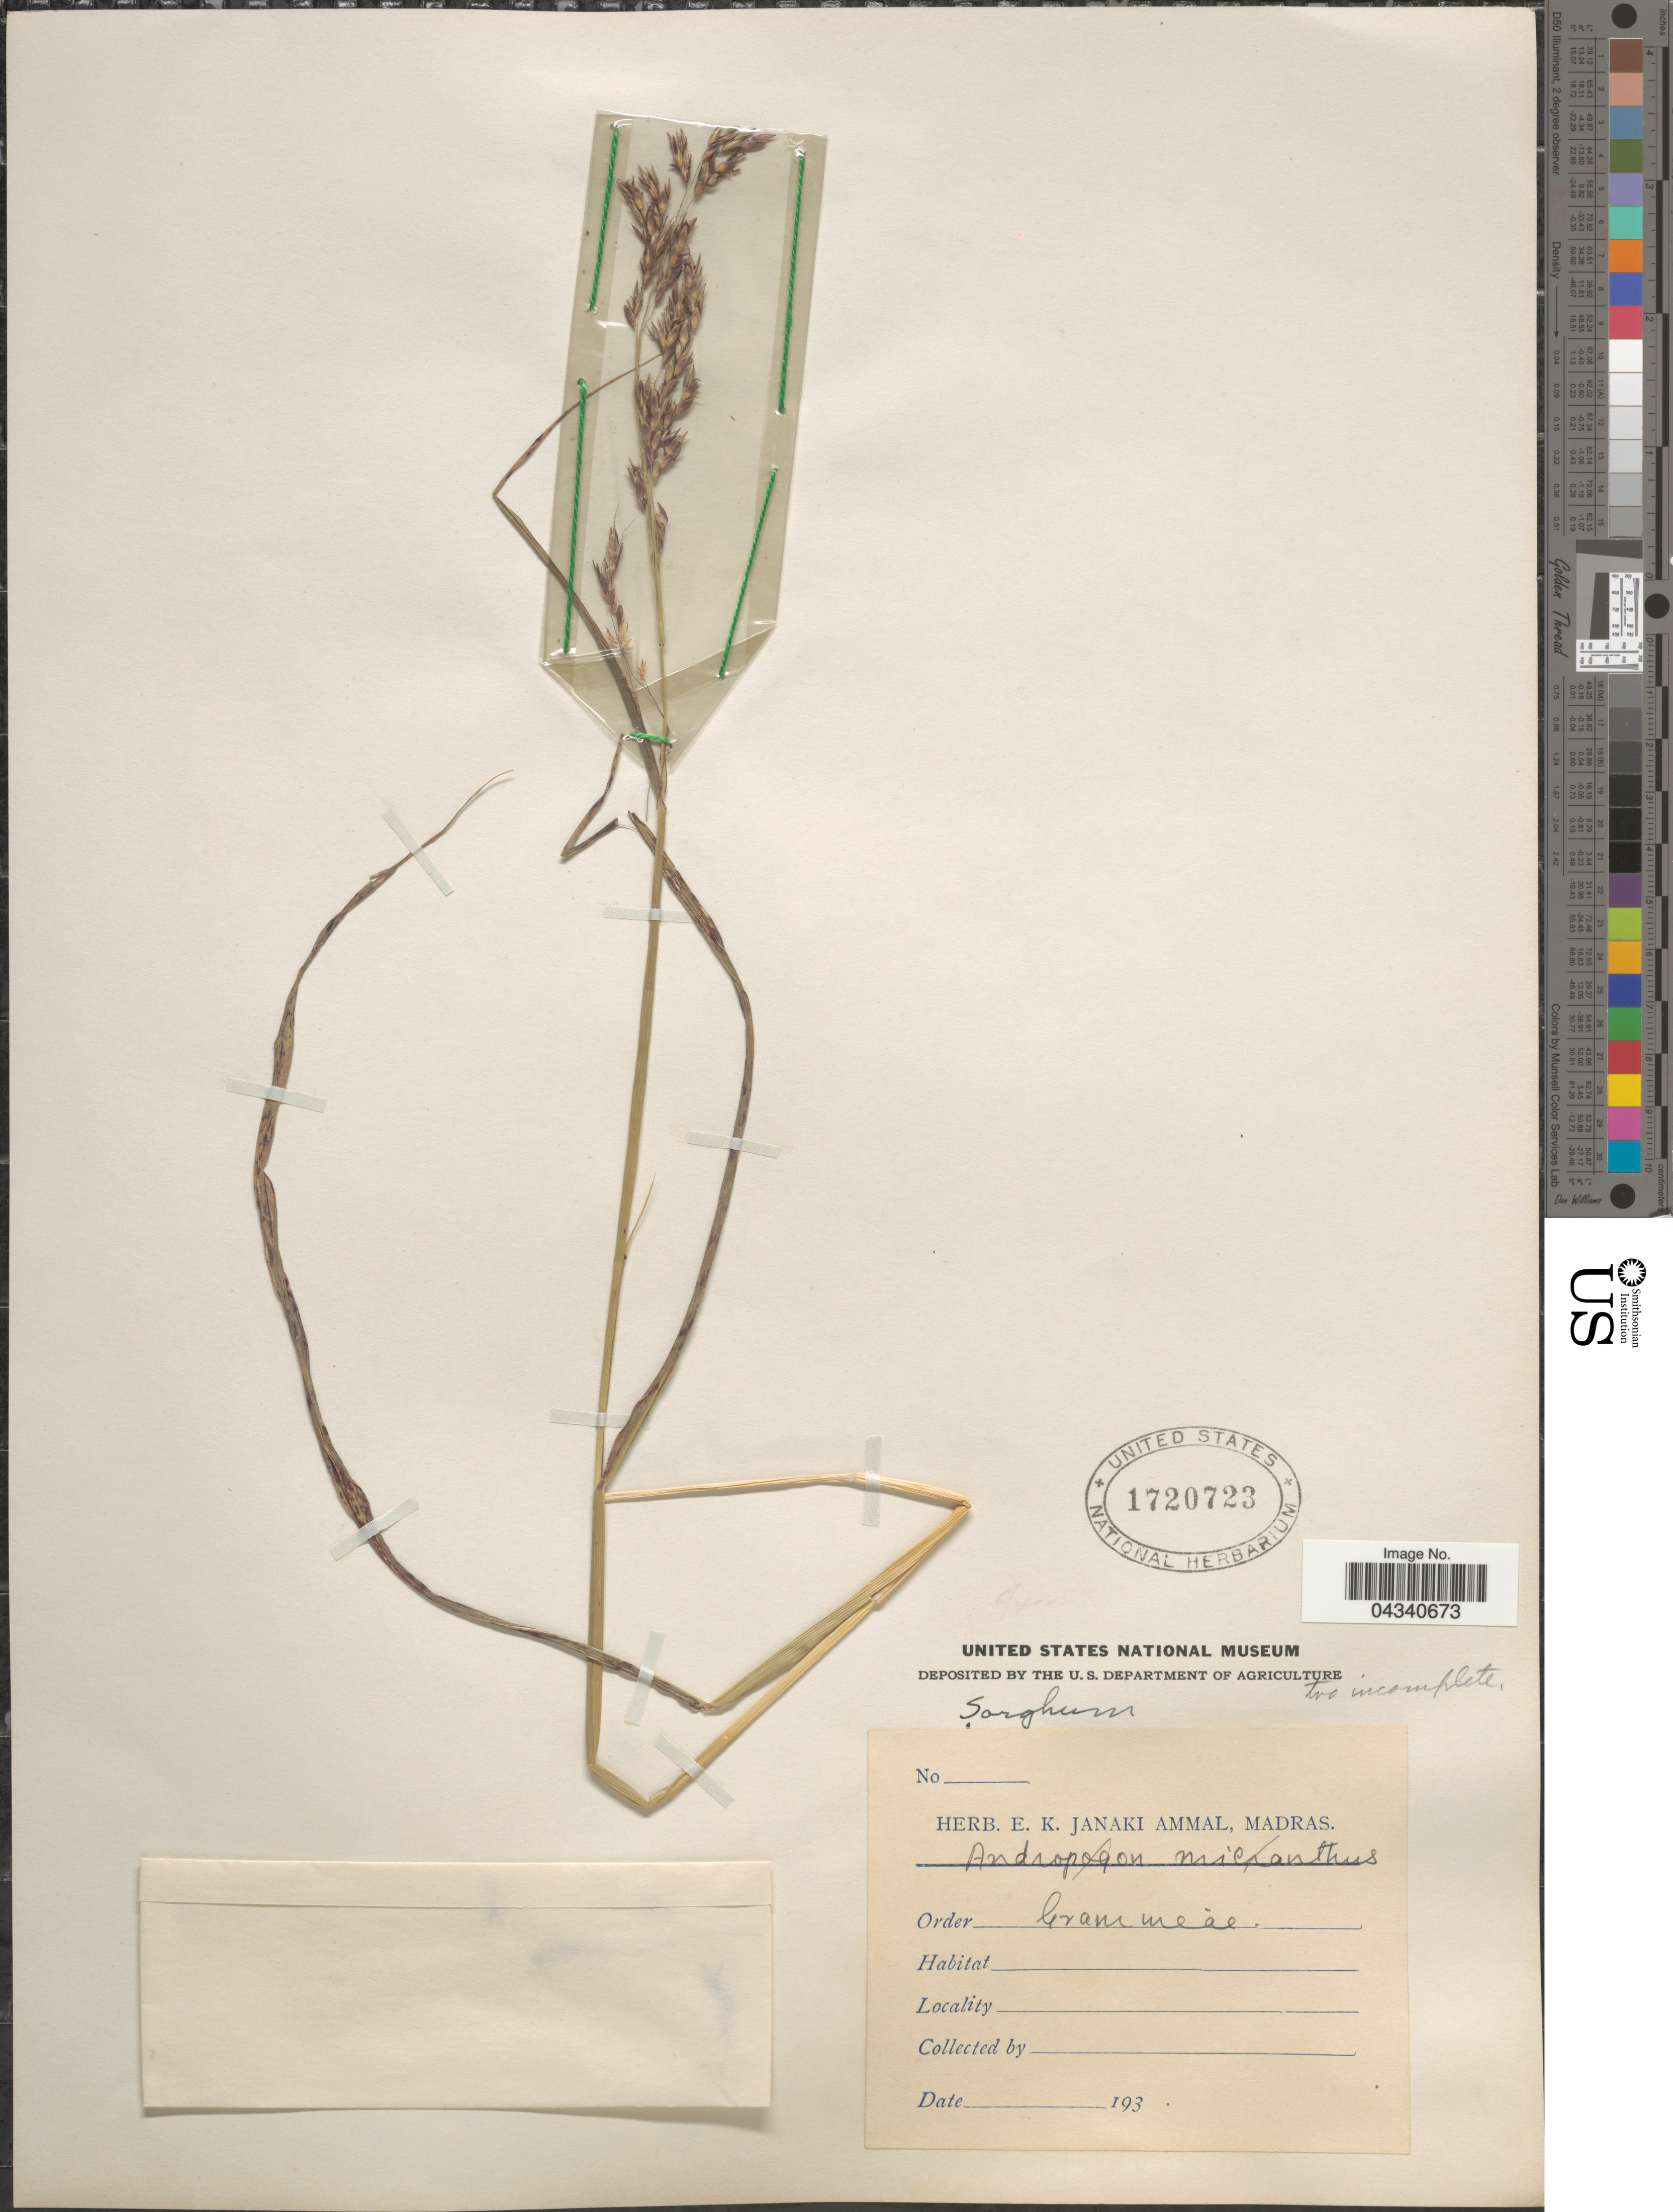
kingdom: Plantae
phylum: Tracheophyta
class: Liliopsida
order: Poales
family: Poaceae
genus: Sorghum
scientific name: Sorghum sp.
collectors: ex herb. E. K. Janaki Ammal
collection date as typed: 193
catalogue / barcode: US 1720723